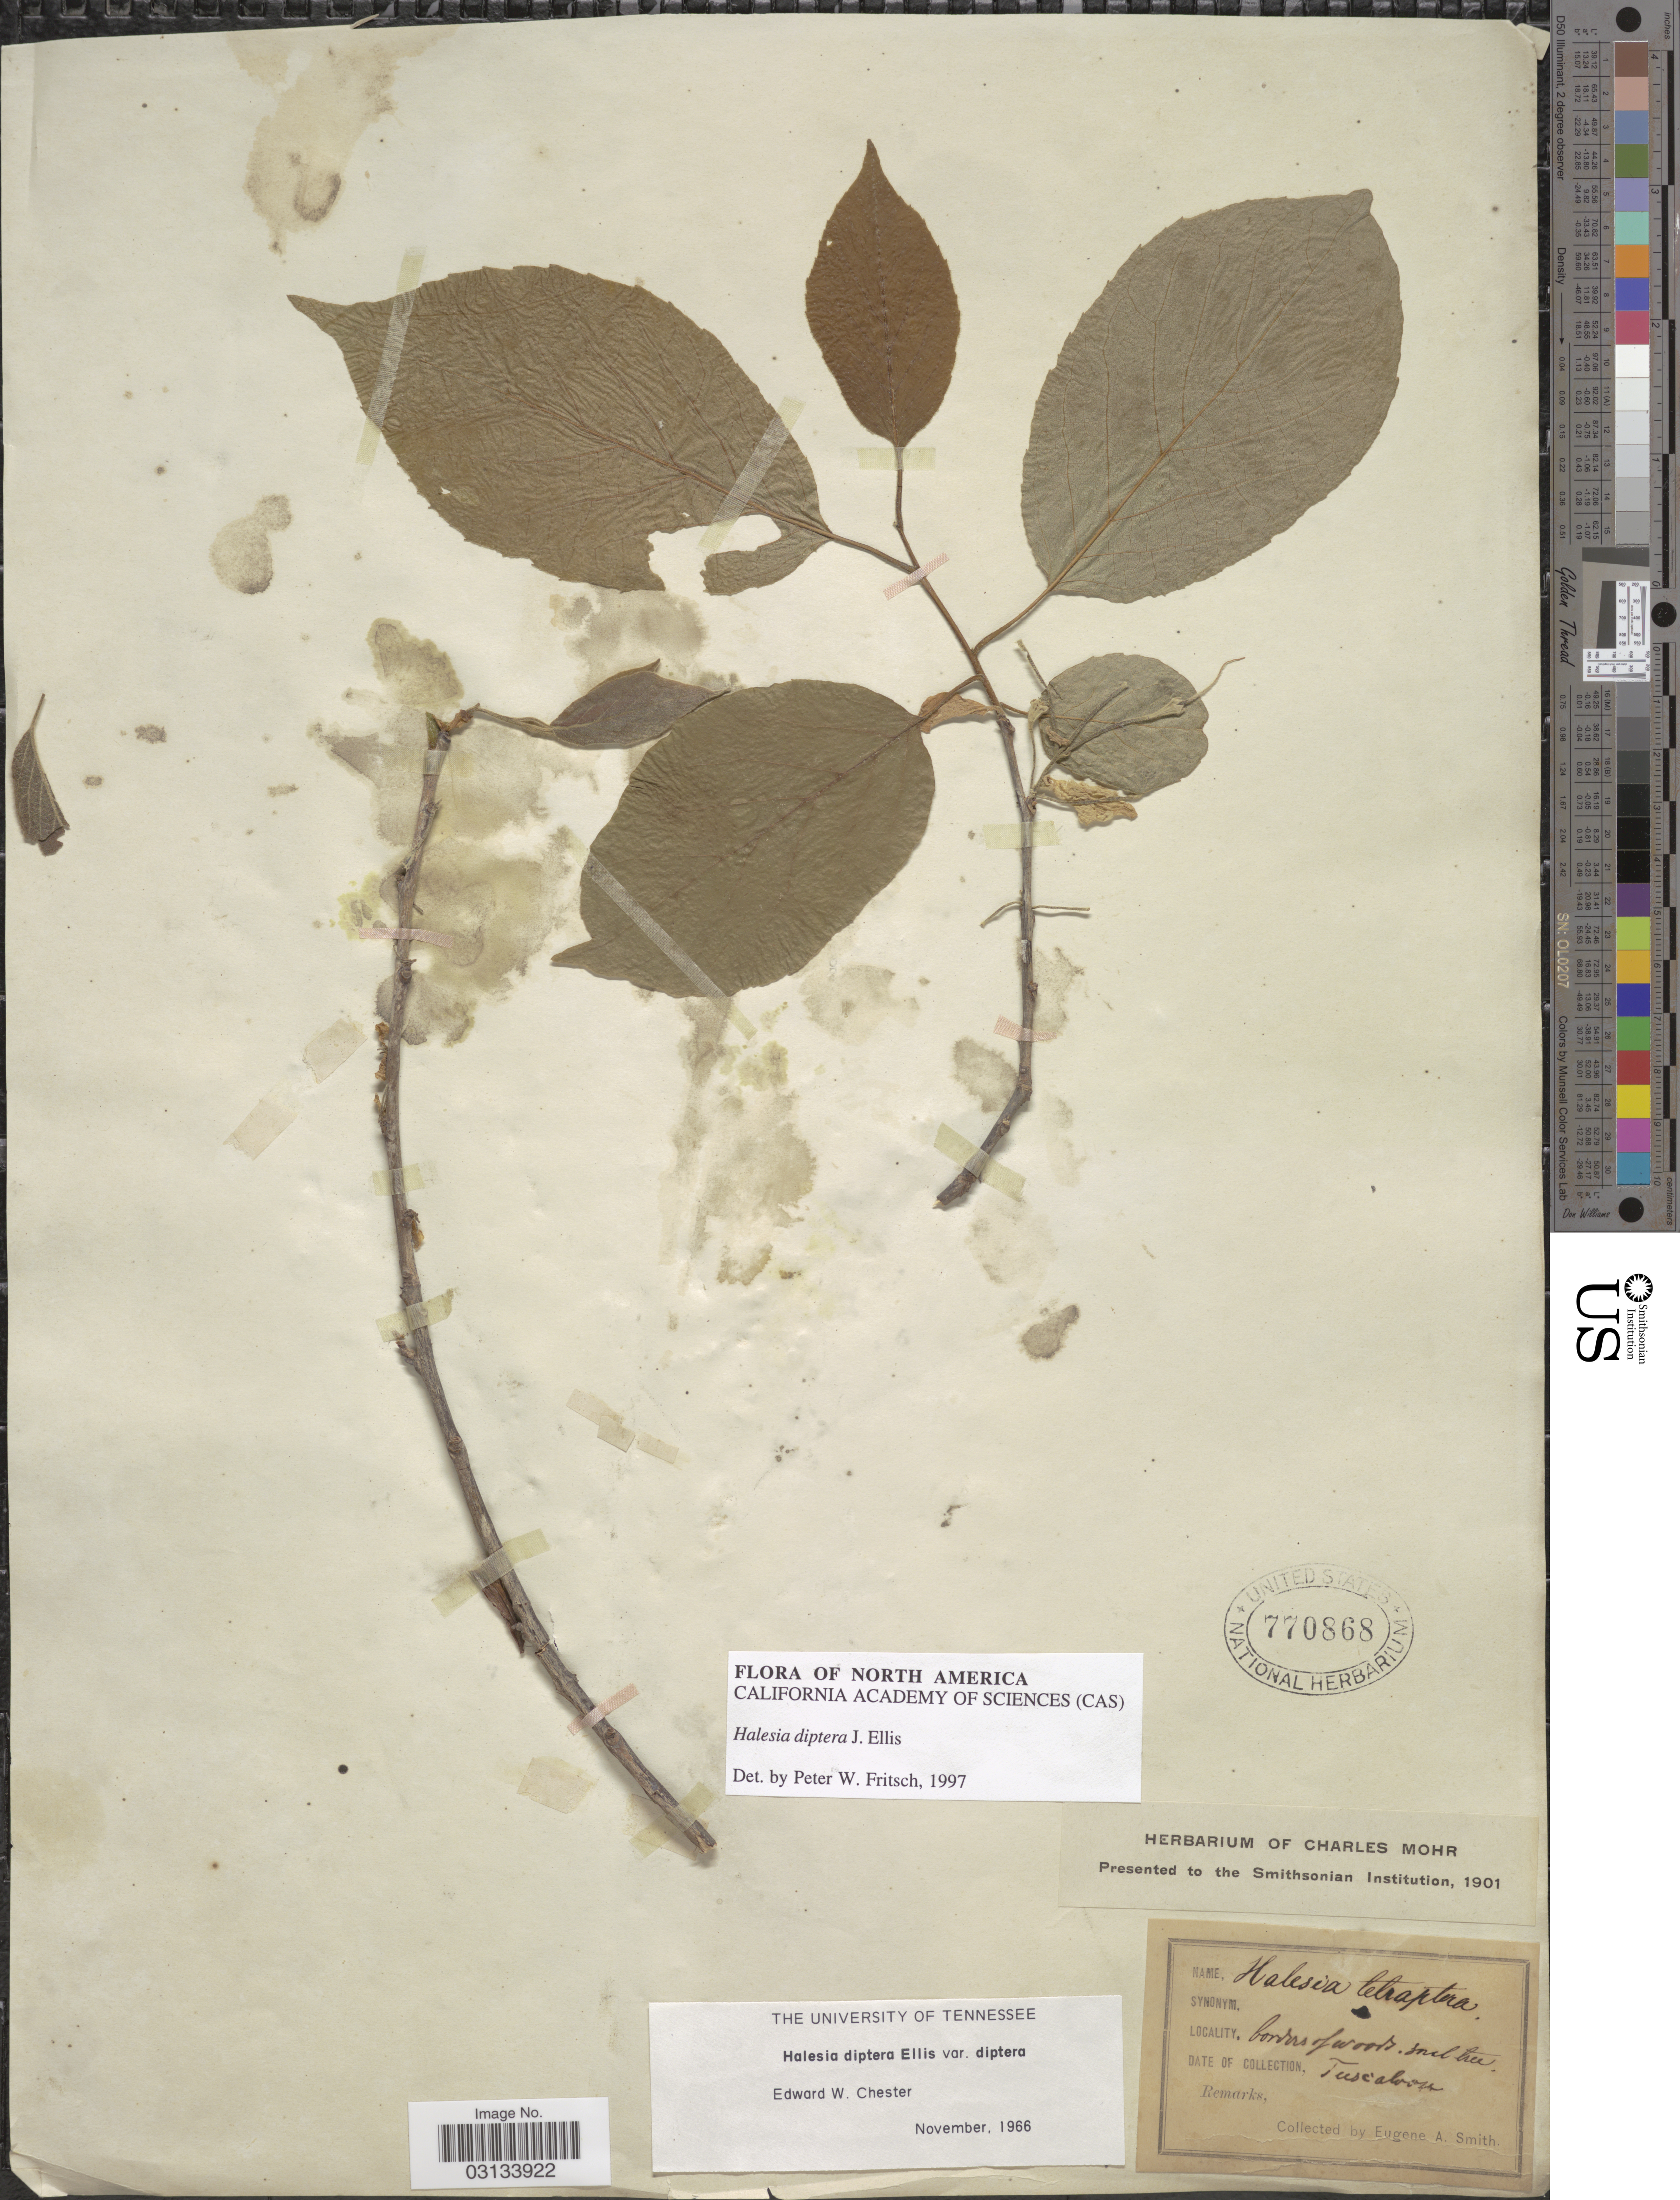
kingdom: Plantae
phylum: Tracheophyta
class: Magnoliopsida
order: Ericales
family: Styracaceae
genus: Halesia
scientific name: Halesia diptera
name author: J. Ellis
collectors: E. A. Smith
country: United States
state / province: Alabama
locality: Tuscaloosa.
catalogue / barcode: US 770868